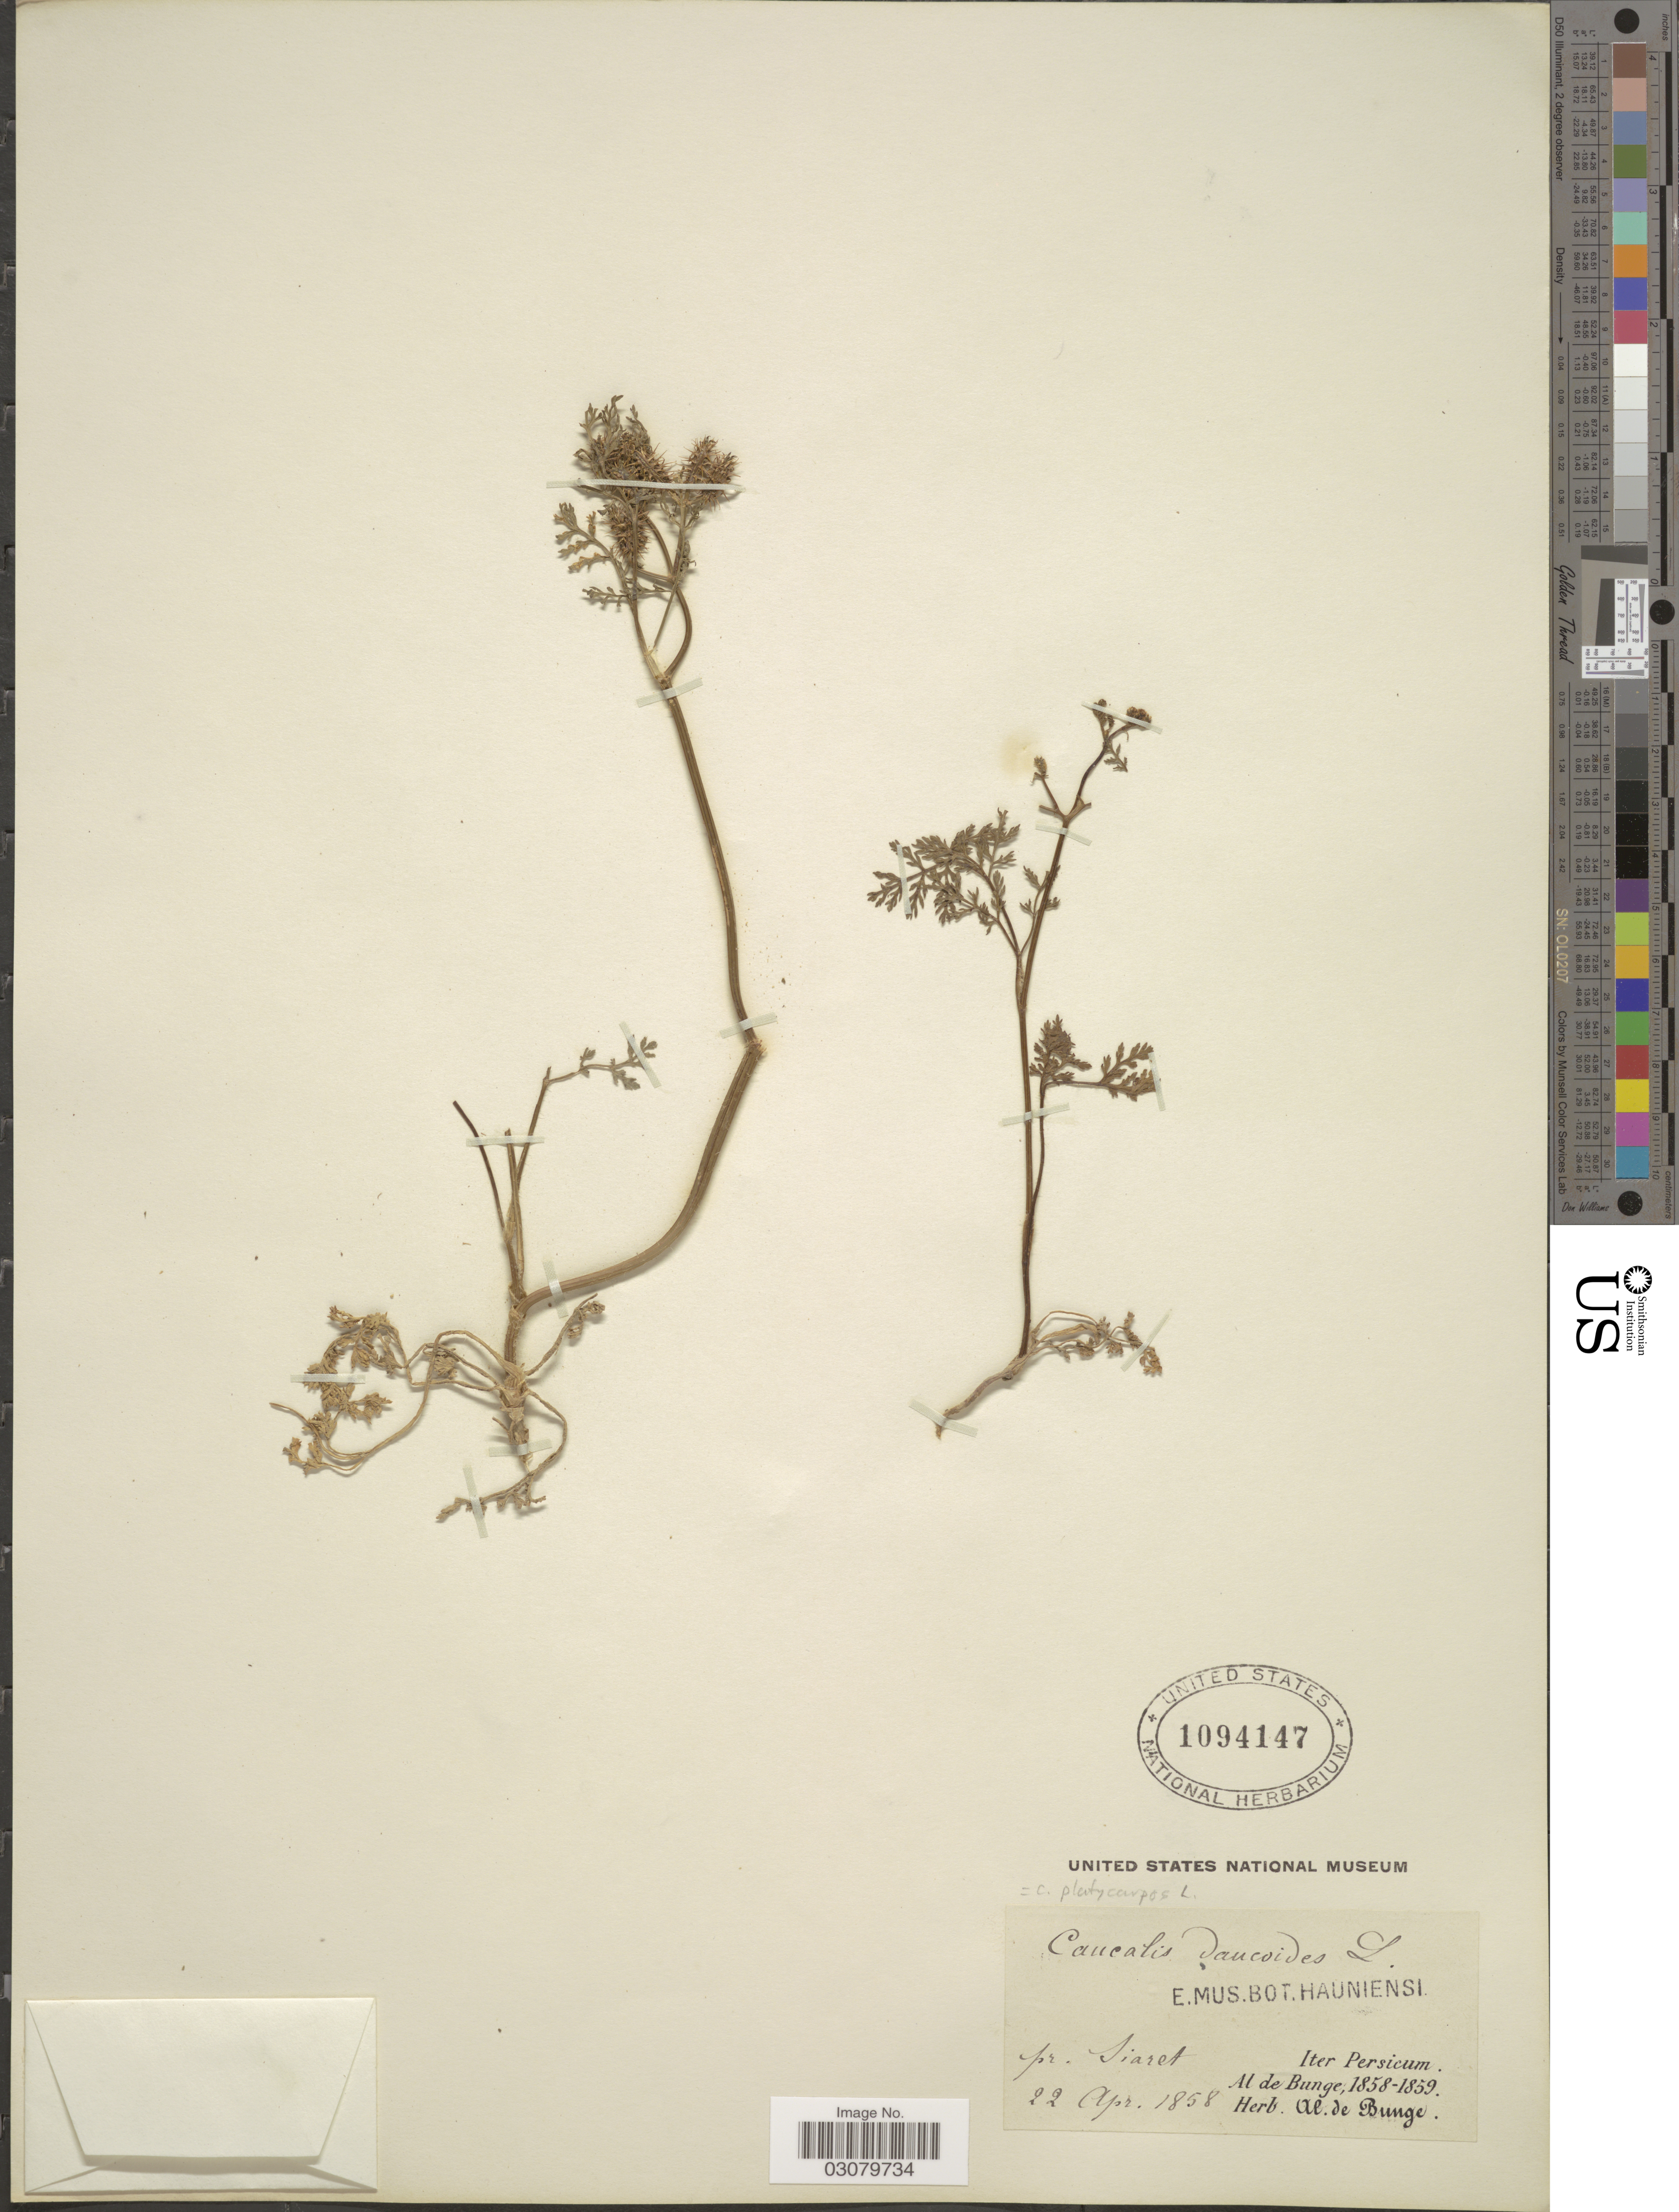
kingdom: Plantae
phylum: Tracheophyta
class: Magnoliopsida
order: Apiales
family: Apiaceae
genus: Caucalis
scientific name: Caucalis platycarpos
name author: L.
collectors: A. de Bunge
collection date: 1858-04-22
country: Iran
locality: Pr. Siaret.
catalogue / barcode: US 1094147